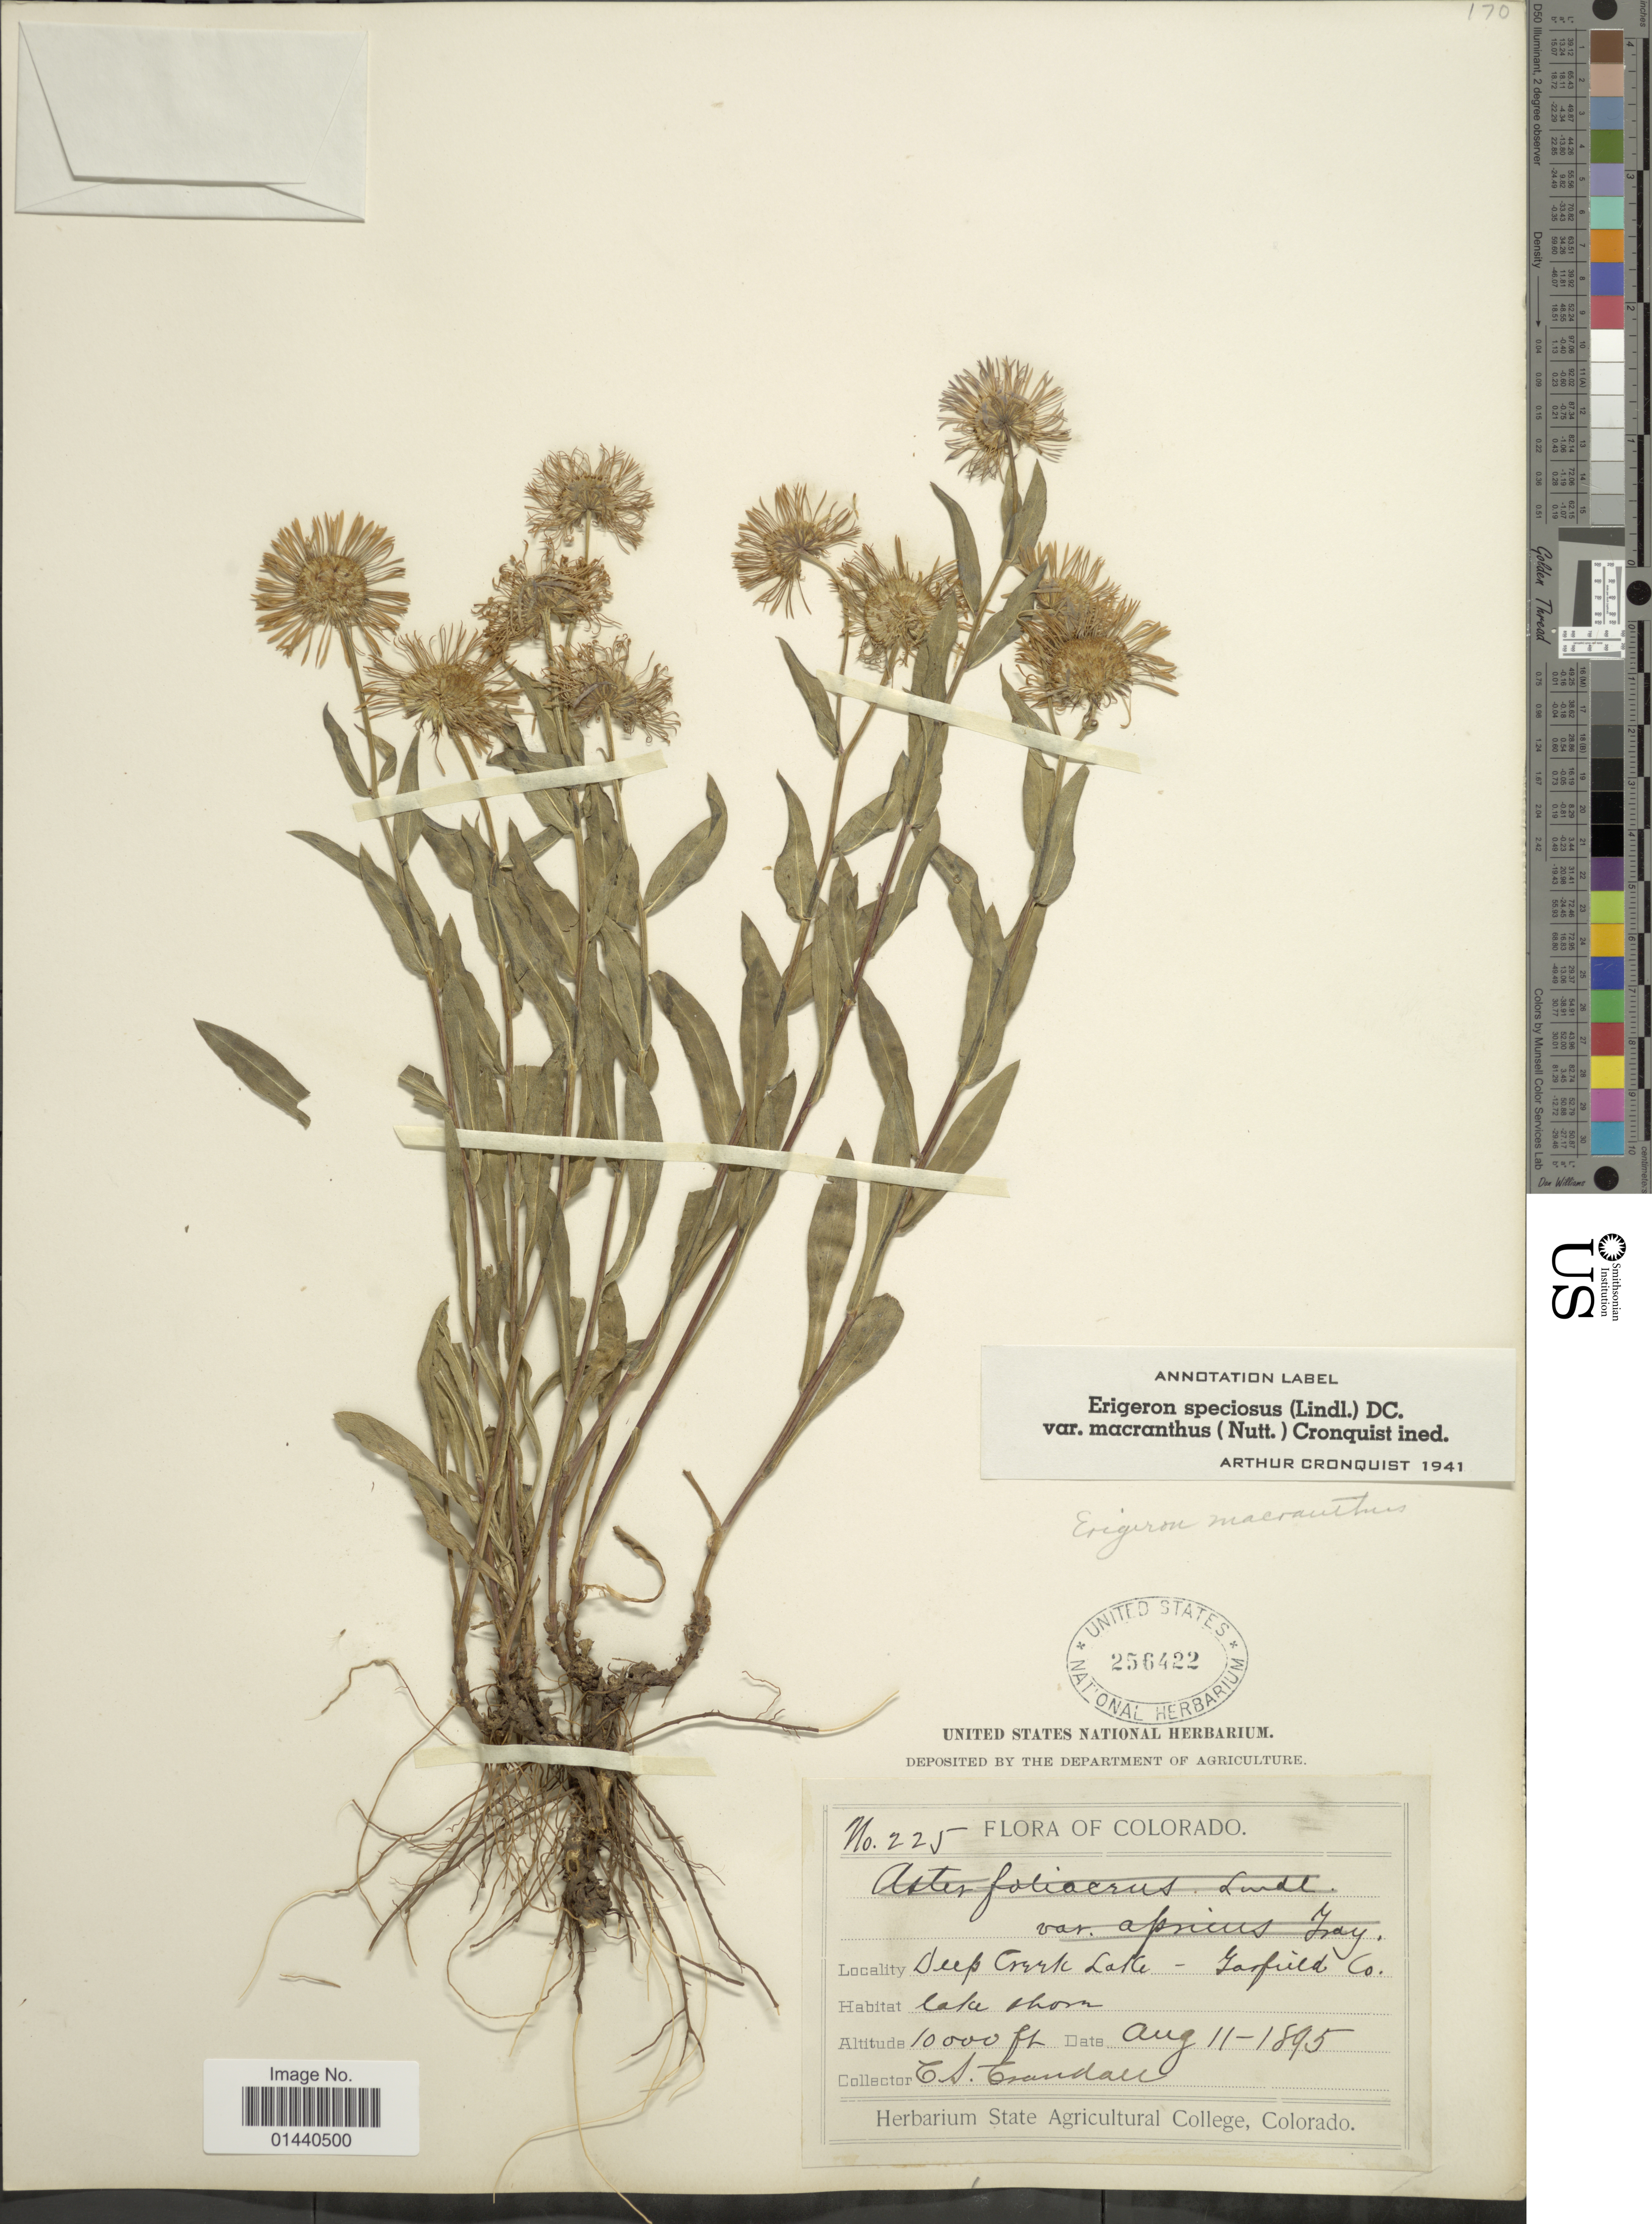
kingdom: Plantae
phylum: Tracheophyta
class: Magnoliopsida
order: Asterales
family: Asteraceae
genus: Erigeron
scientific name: Erigeron speciosus var. macranthus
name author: (Nutt.) Cronq.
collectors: C. Crandall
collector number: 225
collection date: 1895-08-11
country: United States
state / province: Colorado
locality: Deep Creek Lake - Garfield Co.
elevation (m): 3048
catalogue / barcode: US 256422